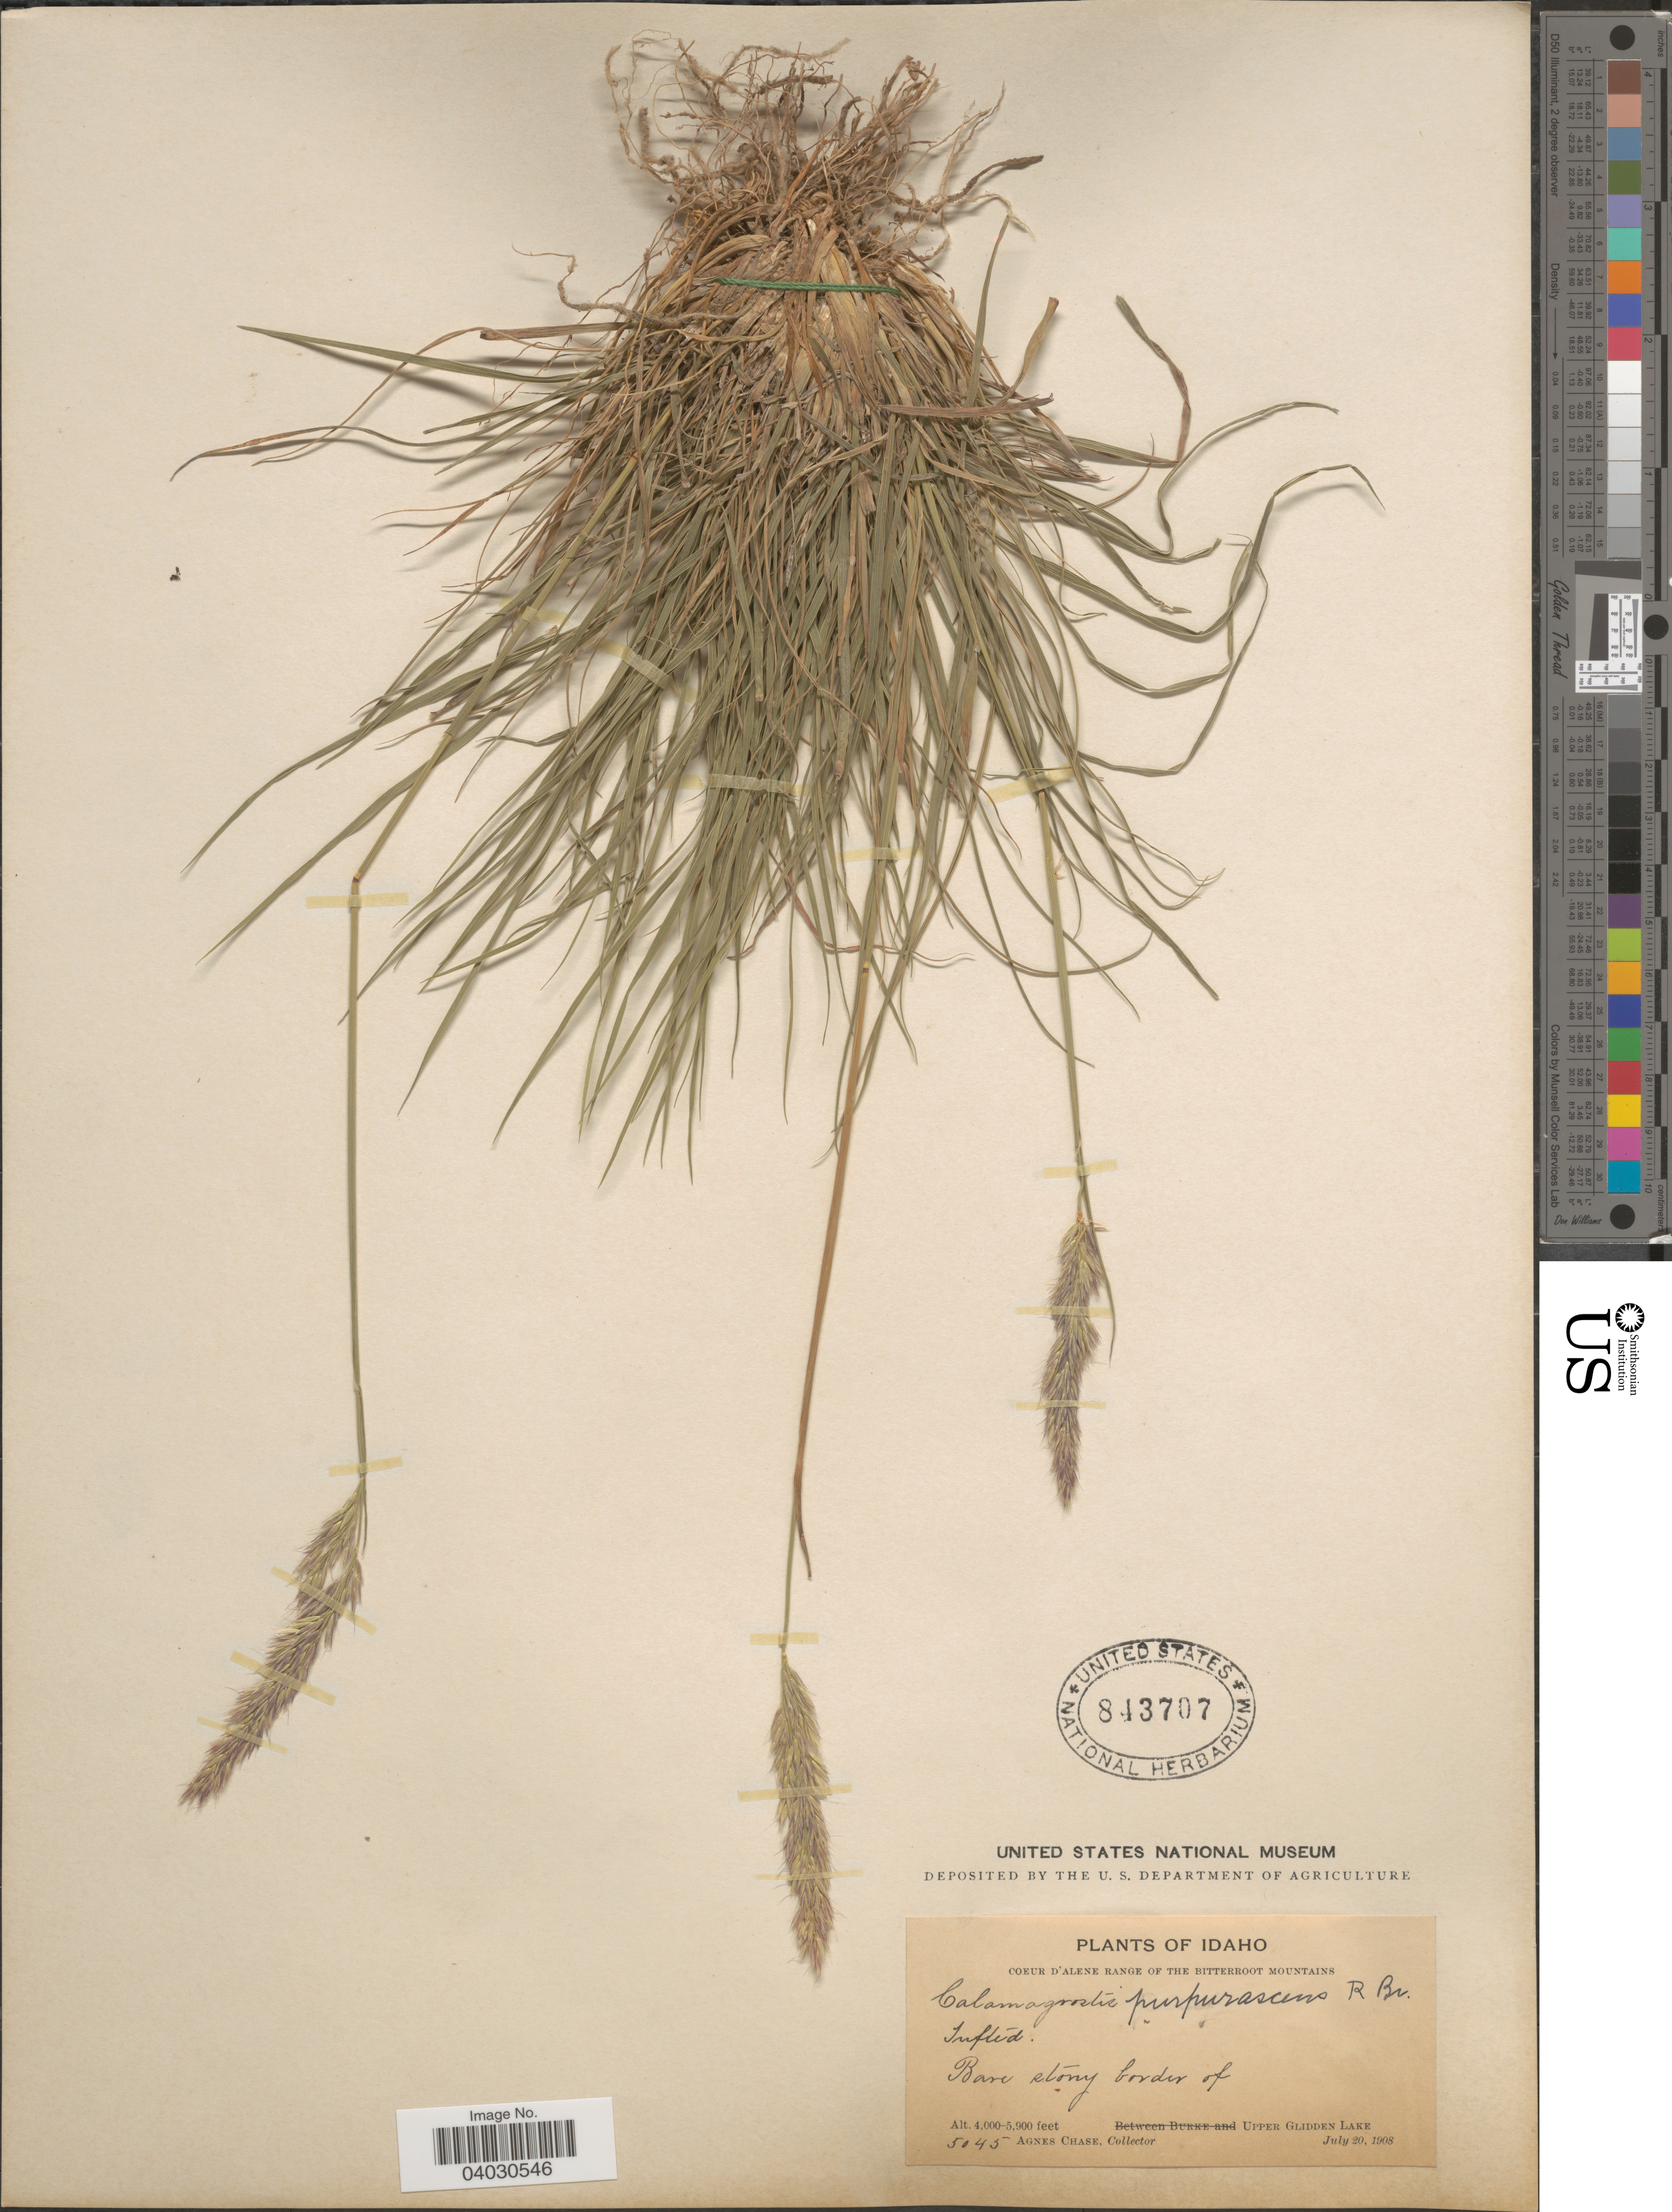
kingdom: Plantae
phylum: Tracheophyta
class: Liliopsida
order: Poales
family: Poaceae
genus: Calamagrostis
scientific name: Calamagrostis purpurascens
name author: R. Br.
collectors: A. Chase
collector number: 5045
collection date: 1908-07-20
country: United States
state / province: Idaho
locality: Coeur d' Alene Range of the Bitterroot Mountains. Bare stony border of Upper Glidden Lake.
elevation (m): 1219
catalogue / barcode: US 843707